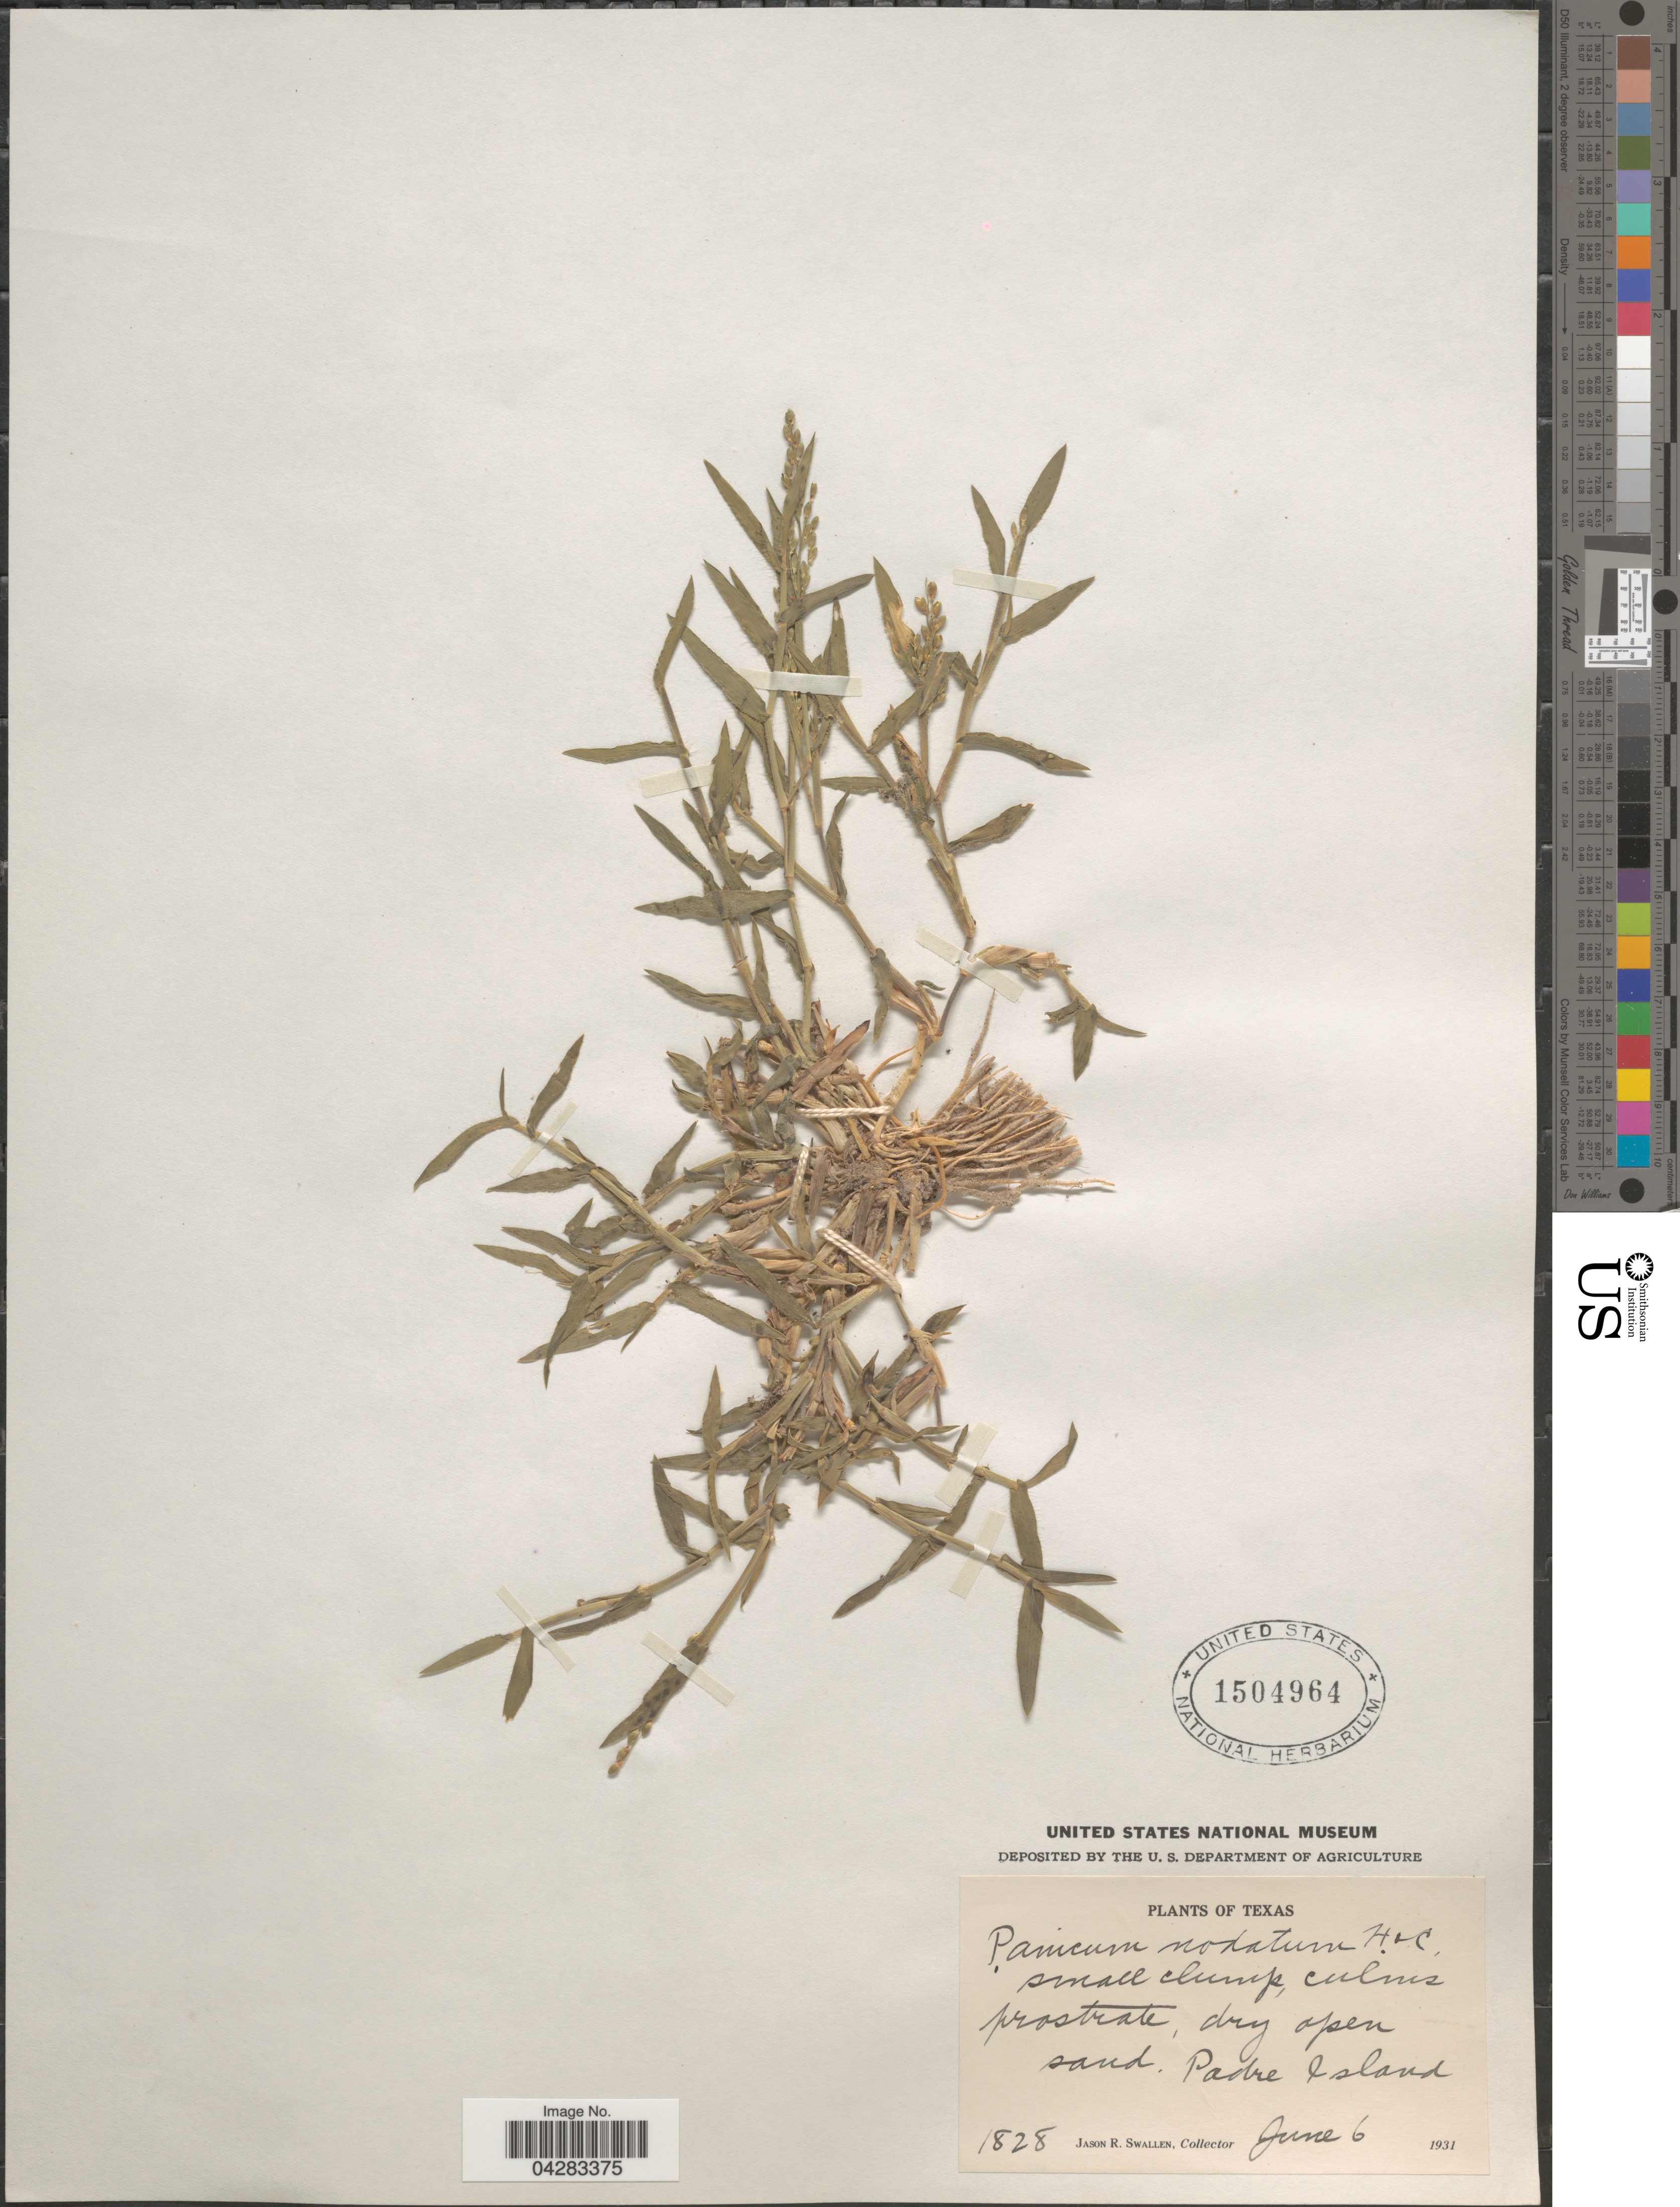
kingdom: Plantae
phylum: Tracheophyta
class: Liliopsida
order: Poales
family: Poaceae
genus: Dichanthelium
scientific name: Dichanthelium nodatum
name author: (Hitchc. & Chase) Gould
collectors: J. R. Swallen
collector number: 1828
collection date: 1931-06-06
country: United States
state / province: Texas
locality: Padre Island.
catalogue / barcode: US 1504964